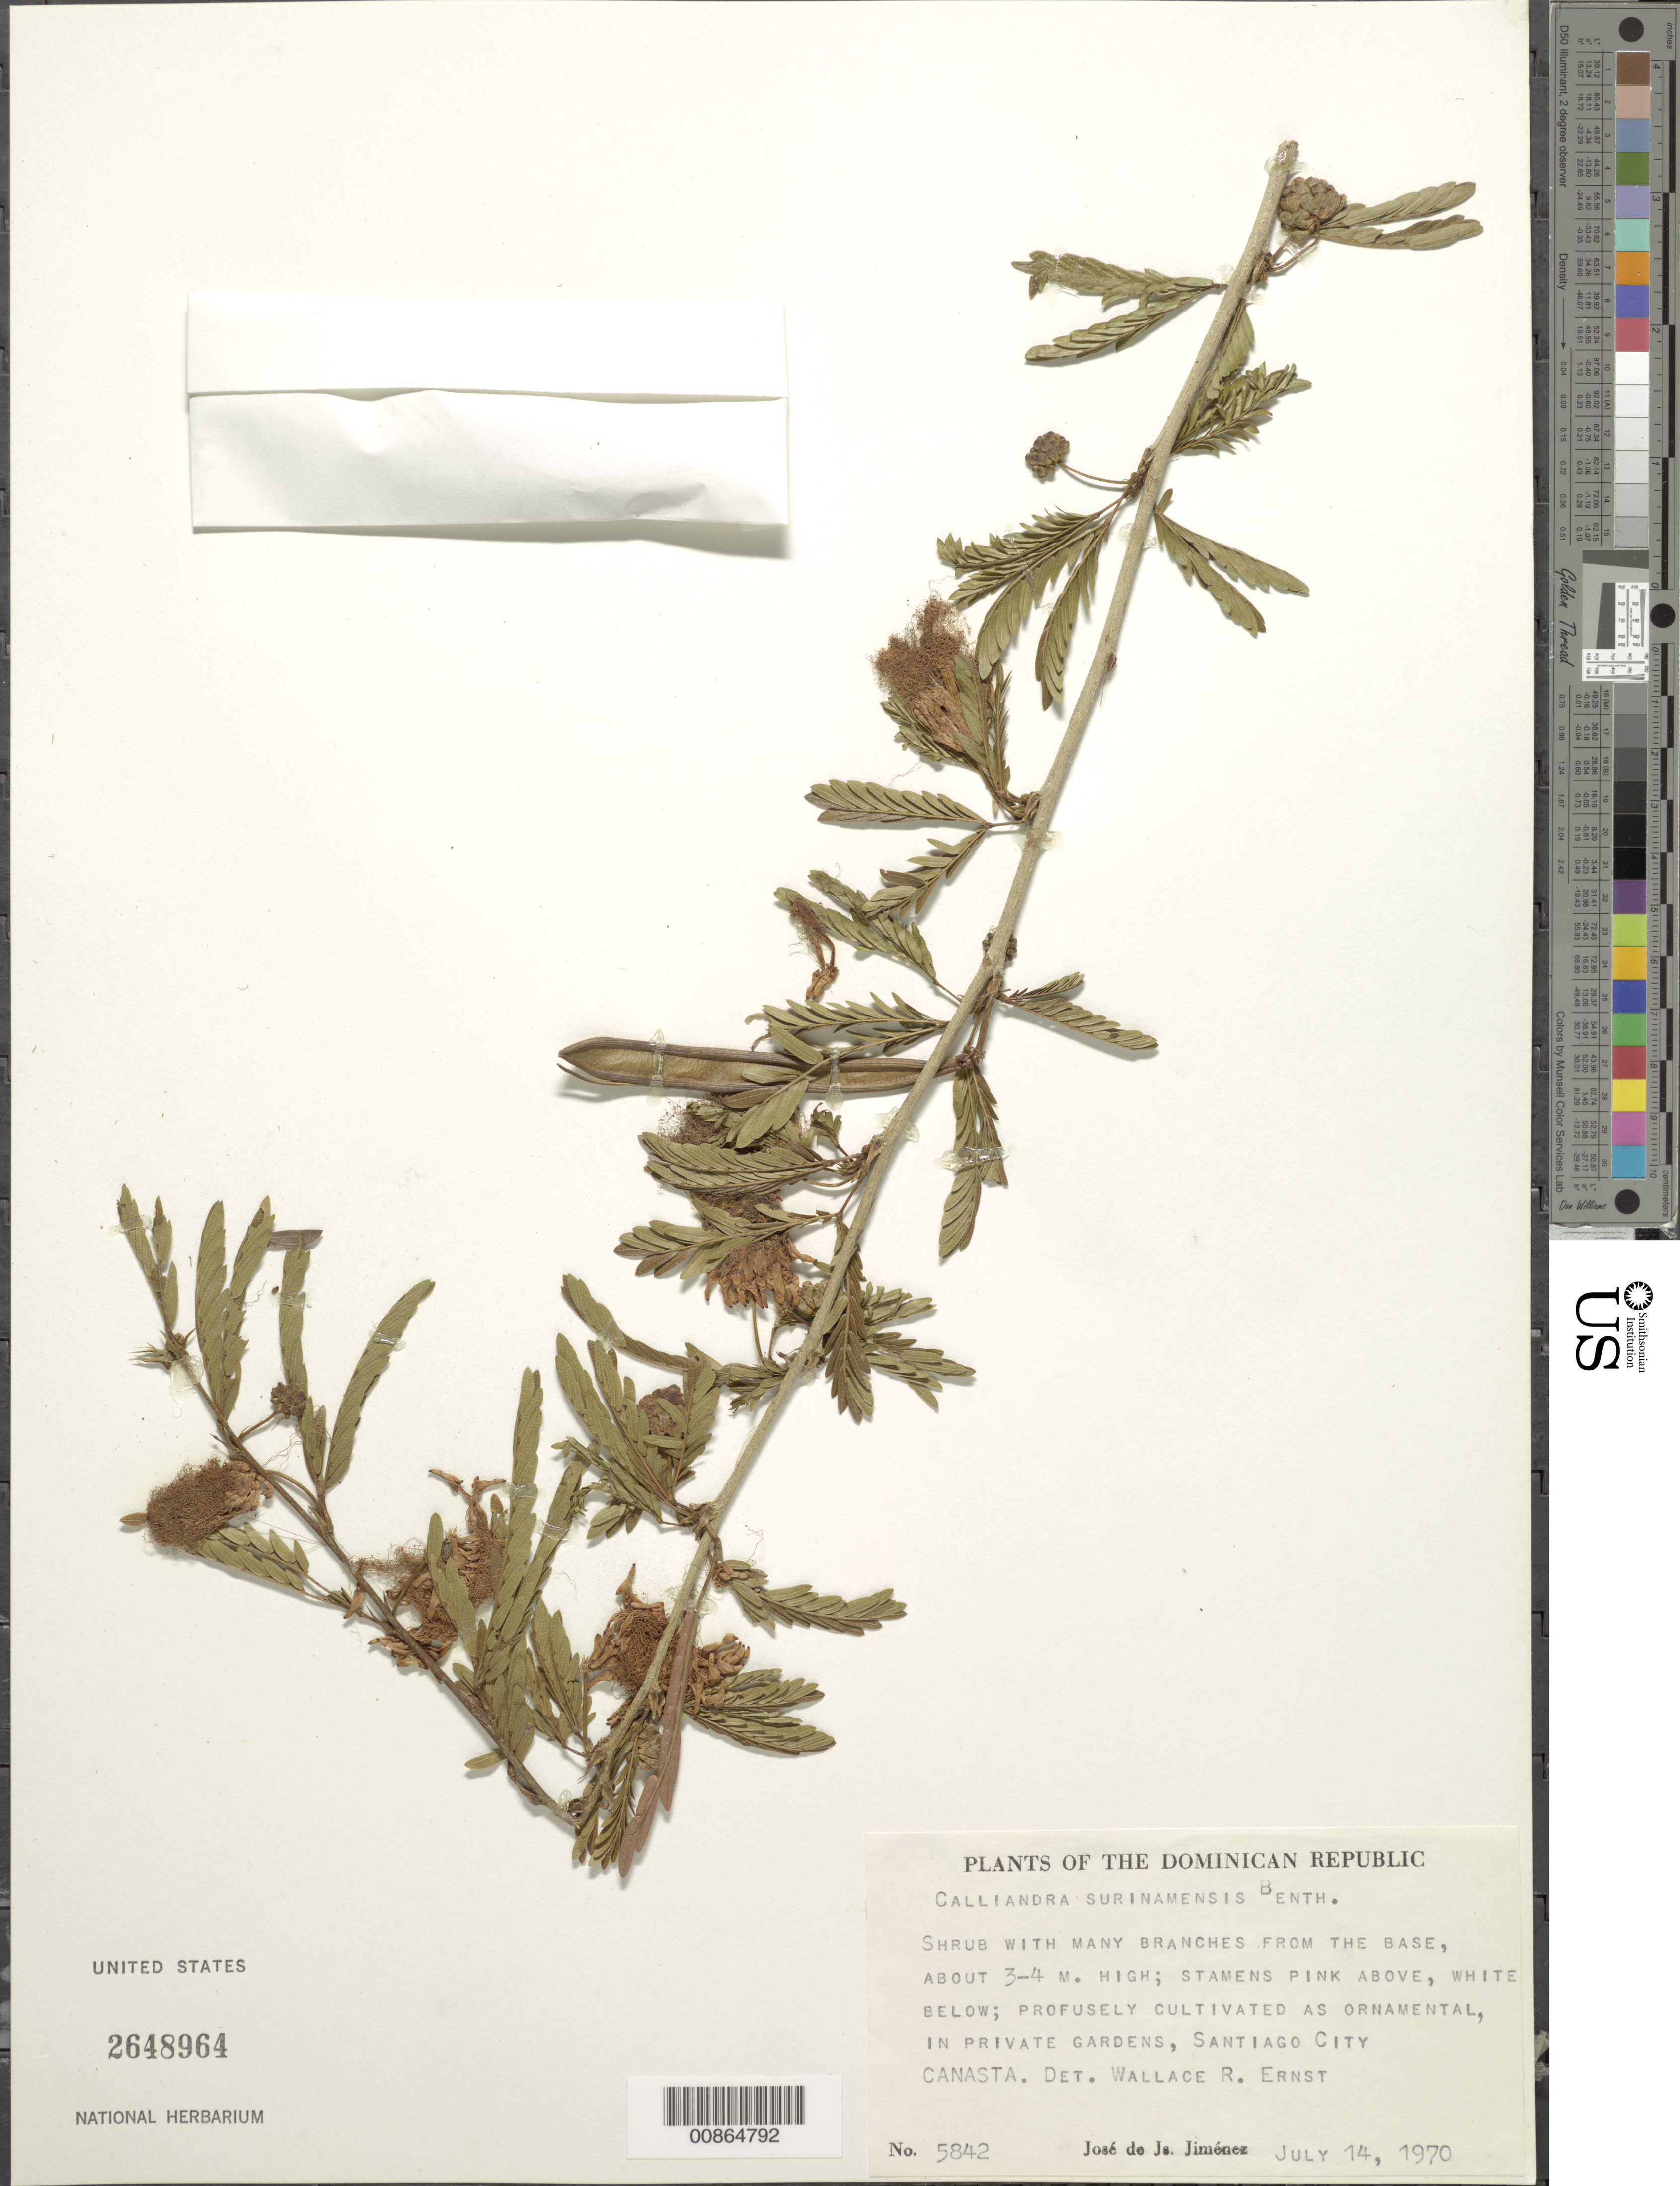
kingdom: Plantae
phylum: Tracheophyta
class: Magnoliopsida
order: Fabales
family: Fabaceae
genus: Calliandra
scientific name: Calliandra surinamensis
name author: Benth.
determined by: Ernst, W. R., (US), NMNH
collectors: J. J. Jiménez Almonte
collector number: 5842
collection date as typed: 14 Jul 1970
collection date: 1970-07-14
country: Dominican Republic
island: Hispaniola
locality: Santiago City.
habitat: Private gardens.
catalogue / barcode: US 2648964